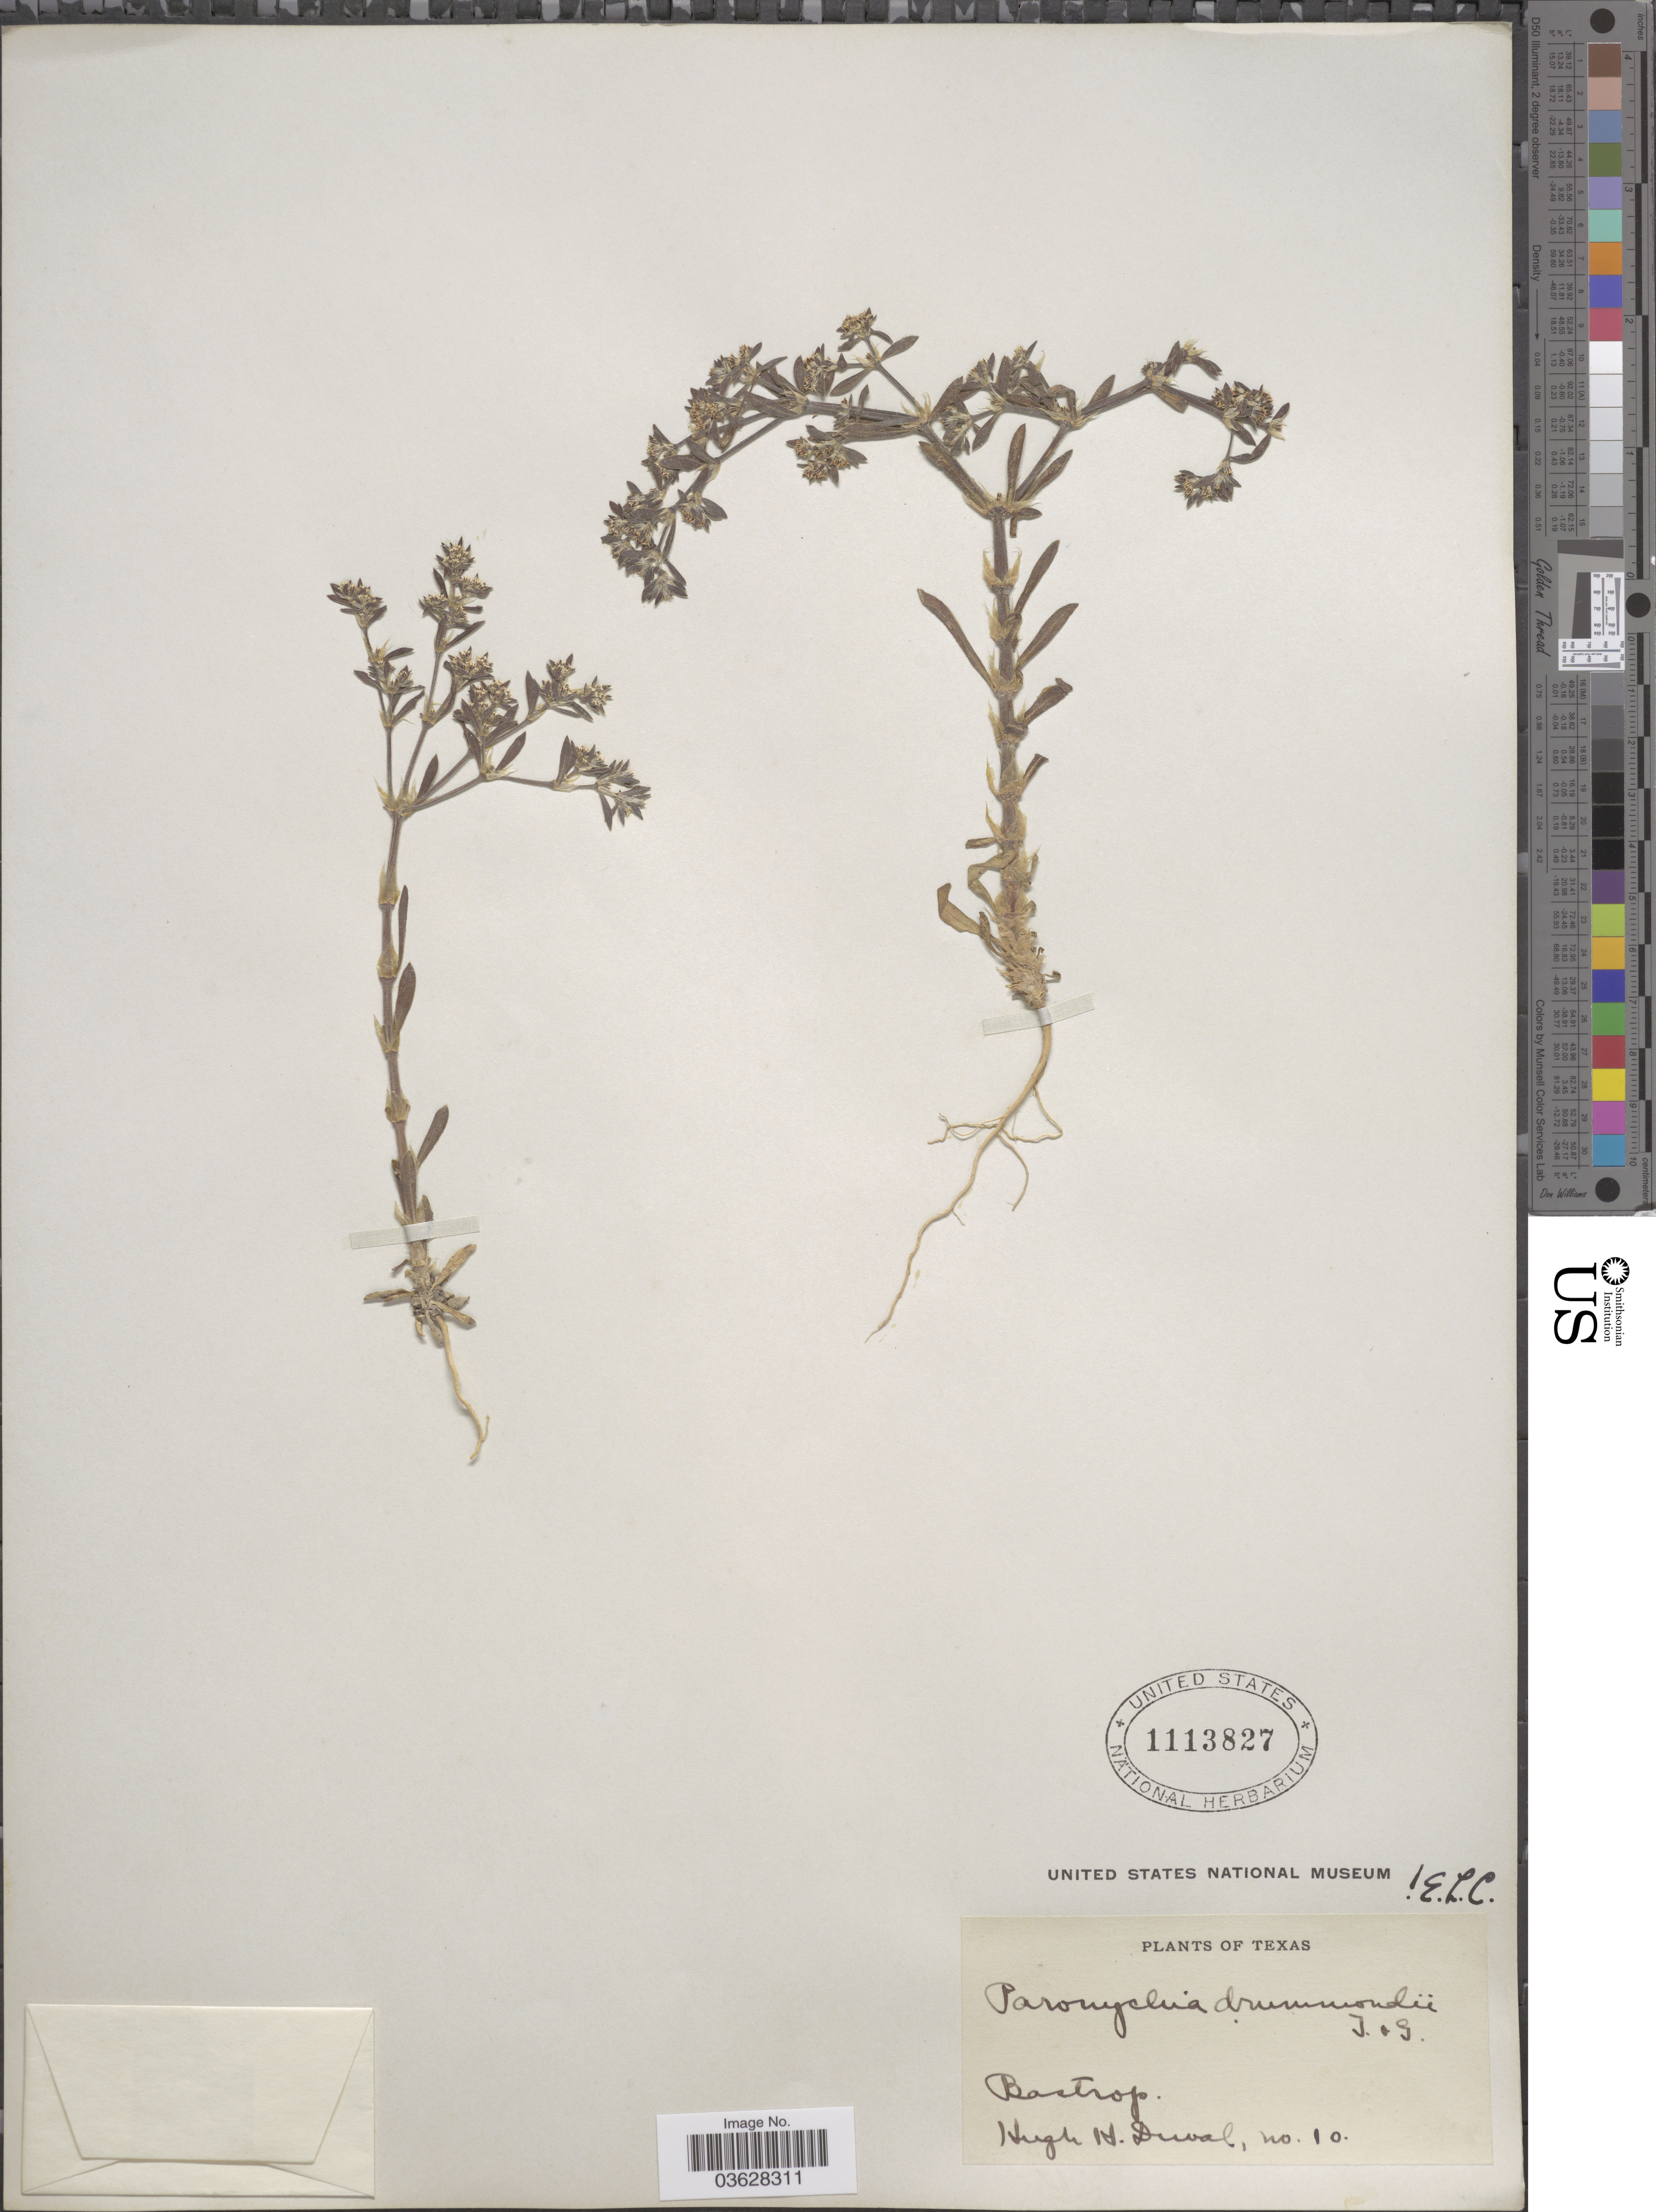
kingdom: Plantae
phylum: Tracheophyta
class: Magnoliopsida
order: Caryophyllales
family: Caryophyllaceae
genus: Paronychia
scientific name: Paronychia drummondii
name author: Torr. & A. Gray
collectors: H. Duval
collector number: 10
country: United States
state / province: Texas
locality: Bastrop.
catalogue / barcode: US 1113827